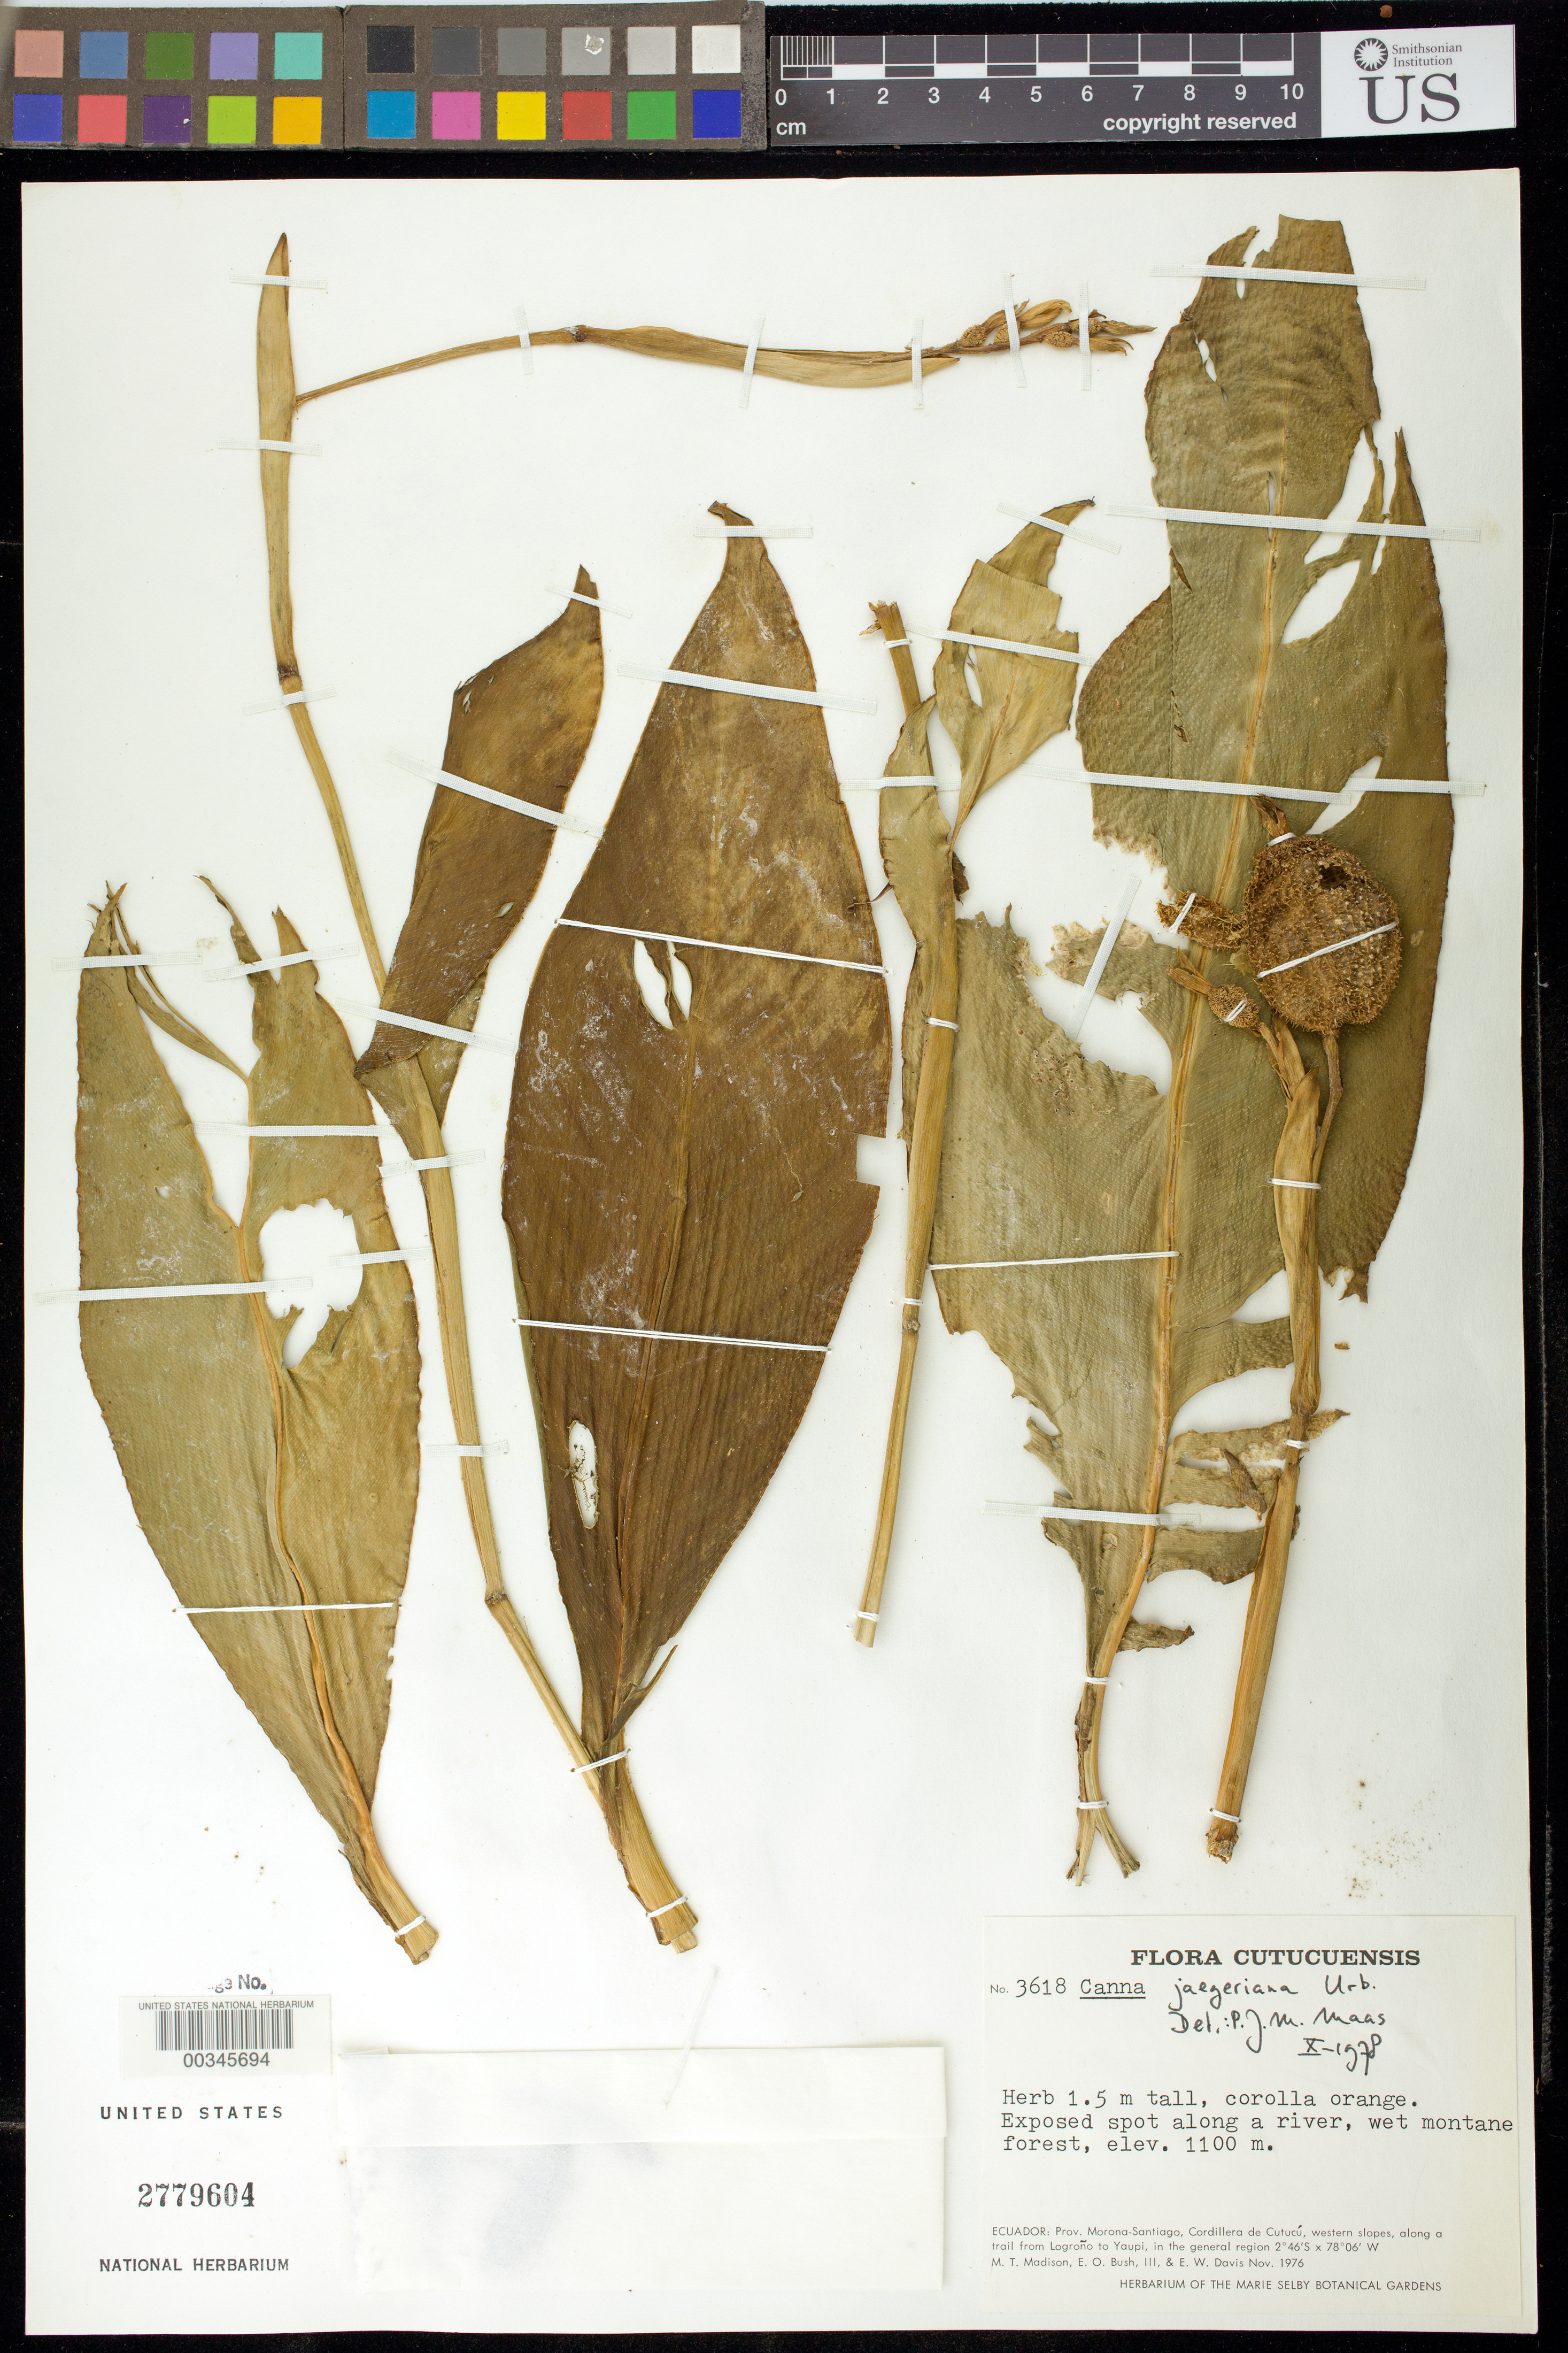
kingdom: Plantae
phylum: Tracheophyta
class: Liliopsida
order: Zingiberales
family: Cannaceae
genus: Canna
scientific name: Canna jaegeriana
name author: Urb.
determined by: Maas, Paul J. M.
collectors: M. T. Madison, E. O. Bush & E. W. Davis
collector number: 3618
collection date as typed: Nov 1976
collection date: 1976-11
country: Ecuador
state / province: Morona-Santiago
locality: Cordillera de cutucu, western slopes, along a Trail from logrono to yaupi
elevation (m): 1100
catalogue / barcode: US 2779604